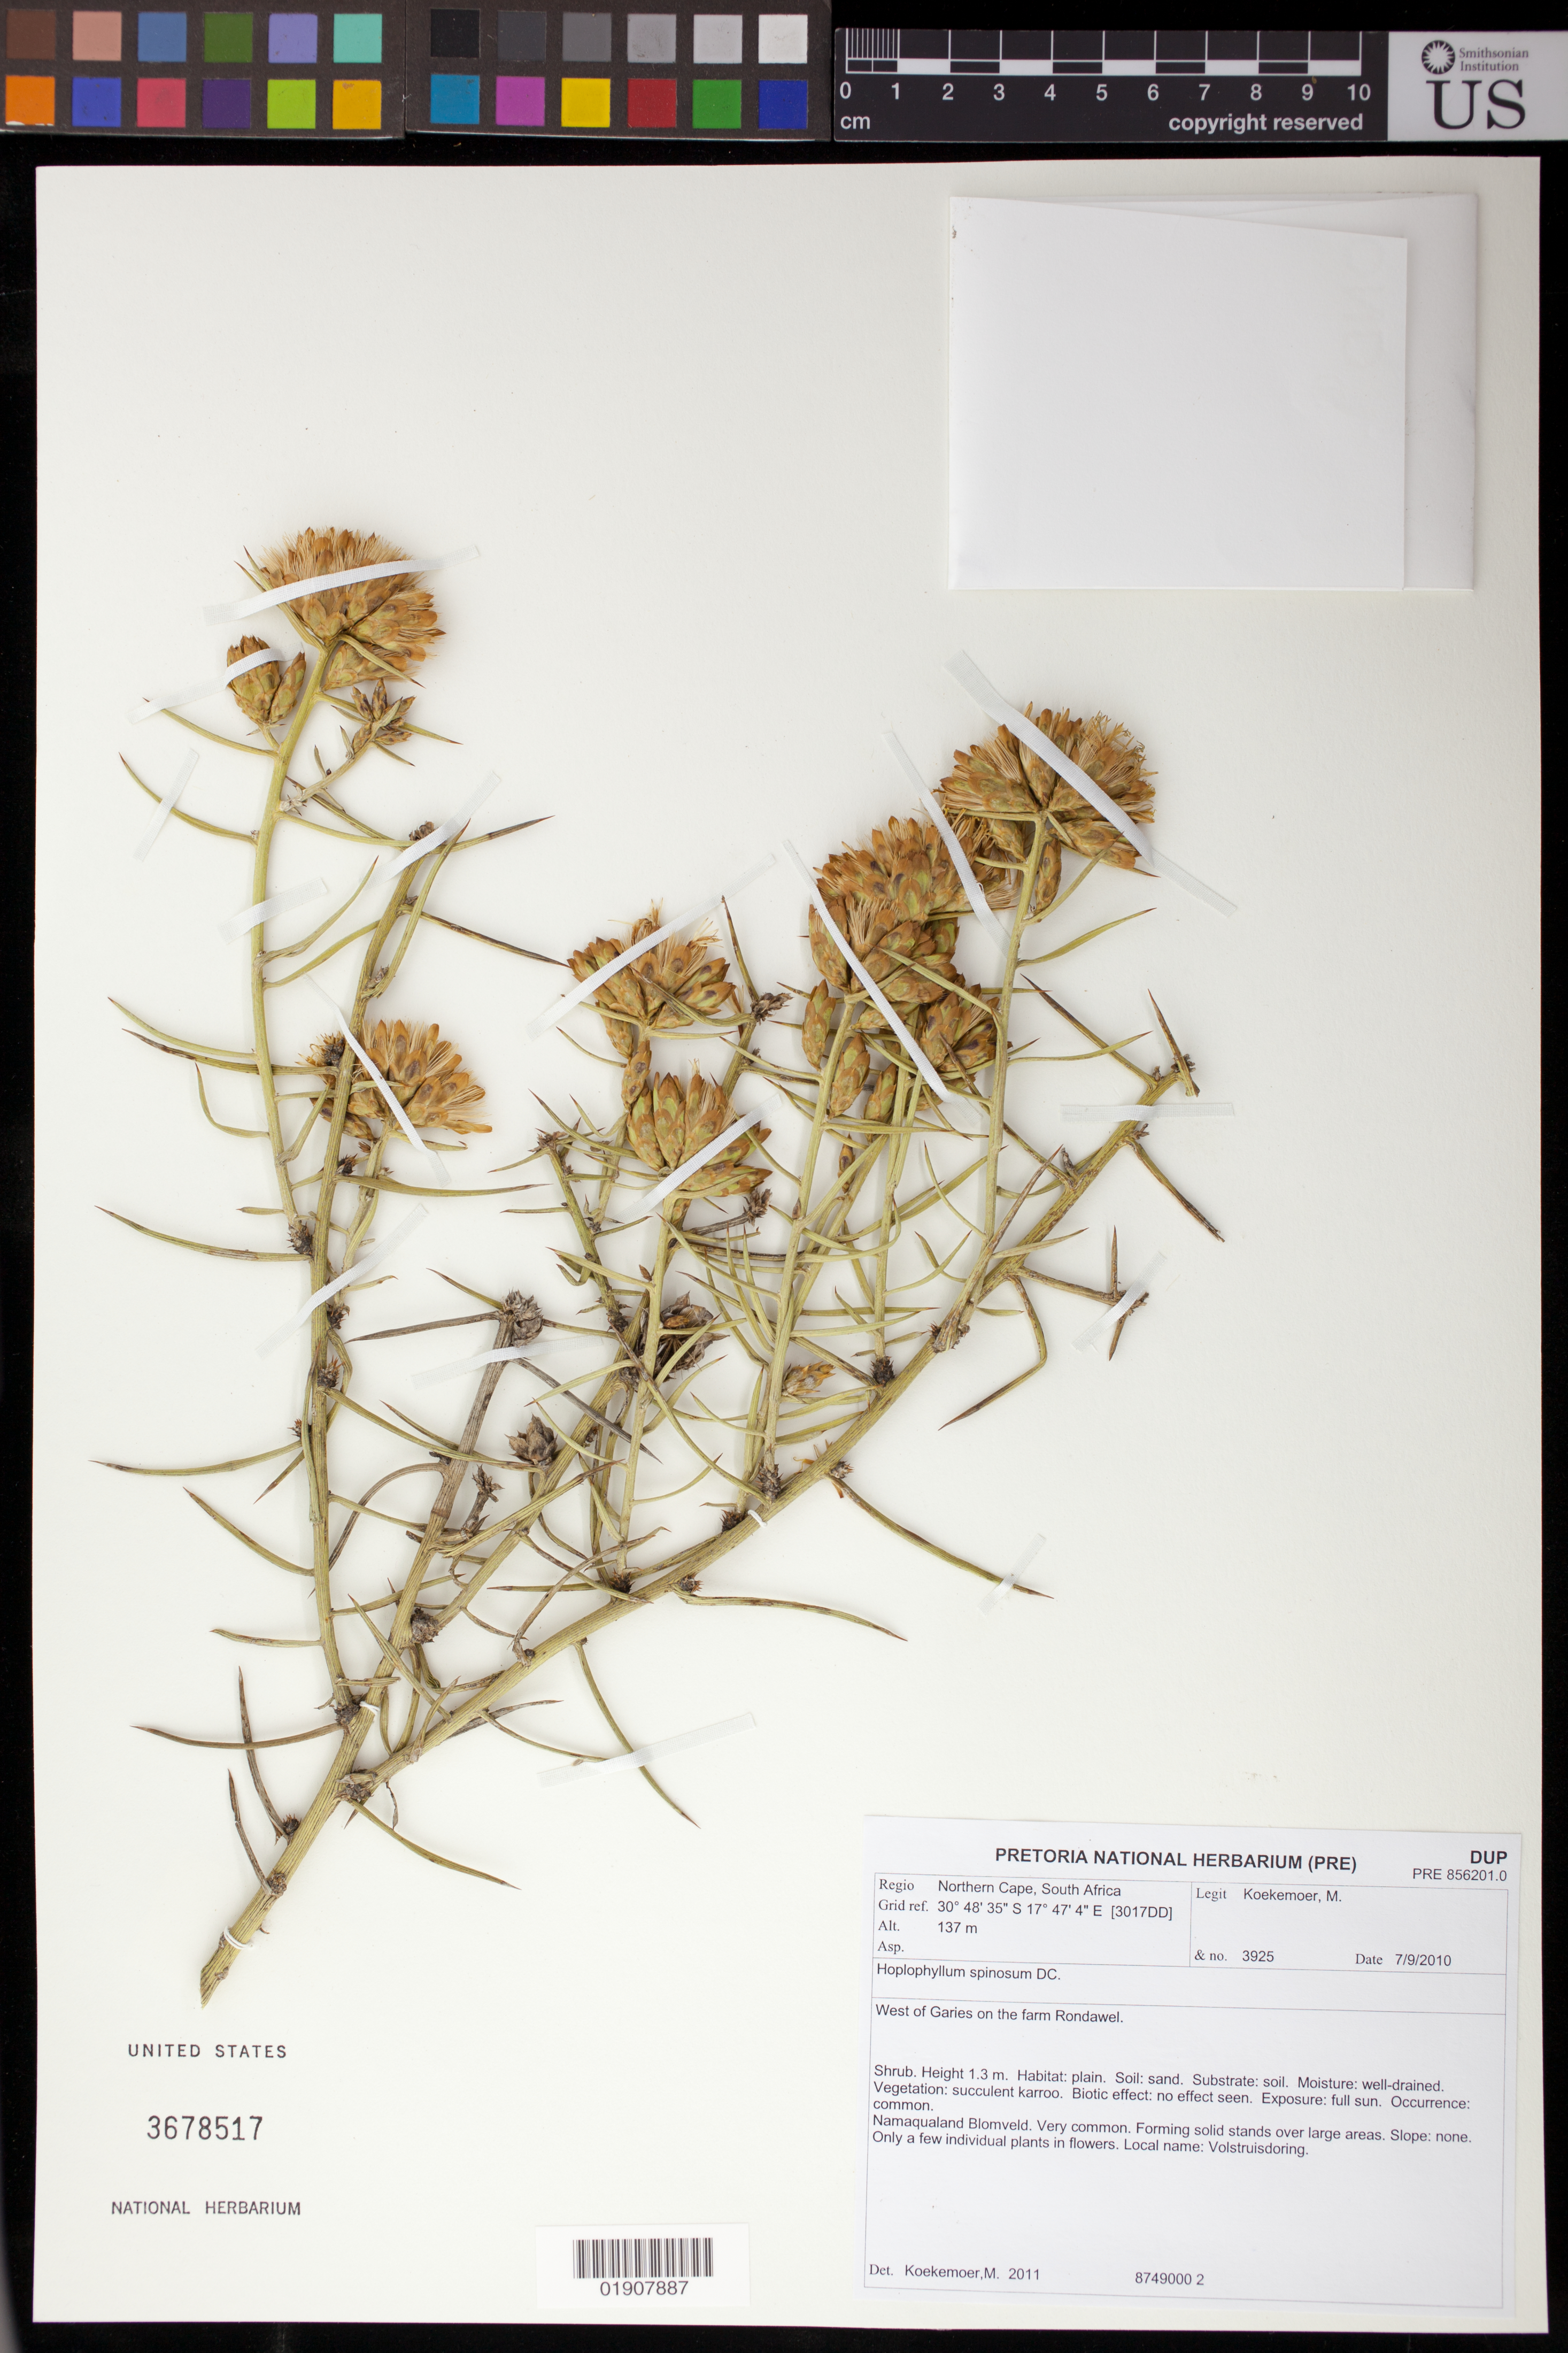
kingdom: Plantae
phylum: Tracheophyta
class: Magnoliopsida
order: Asterales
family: Asteraceae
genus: Hoplophyllum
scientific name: Hoplophyllum spinosum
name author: DC.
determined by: Koekemoer, M.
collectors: M. Koekemoer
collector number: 3925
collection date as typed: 7/9/2010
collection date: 2010-09-07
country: South Africa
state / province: Northern Cape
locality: West of Gaires on the farm Rondawel.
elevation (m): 137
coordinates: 30 48 35 S, 17 47 4 E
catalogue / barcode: US 3678517